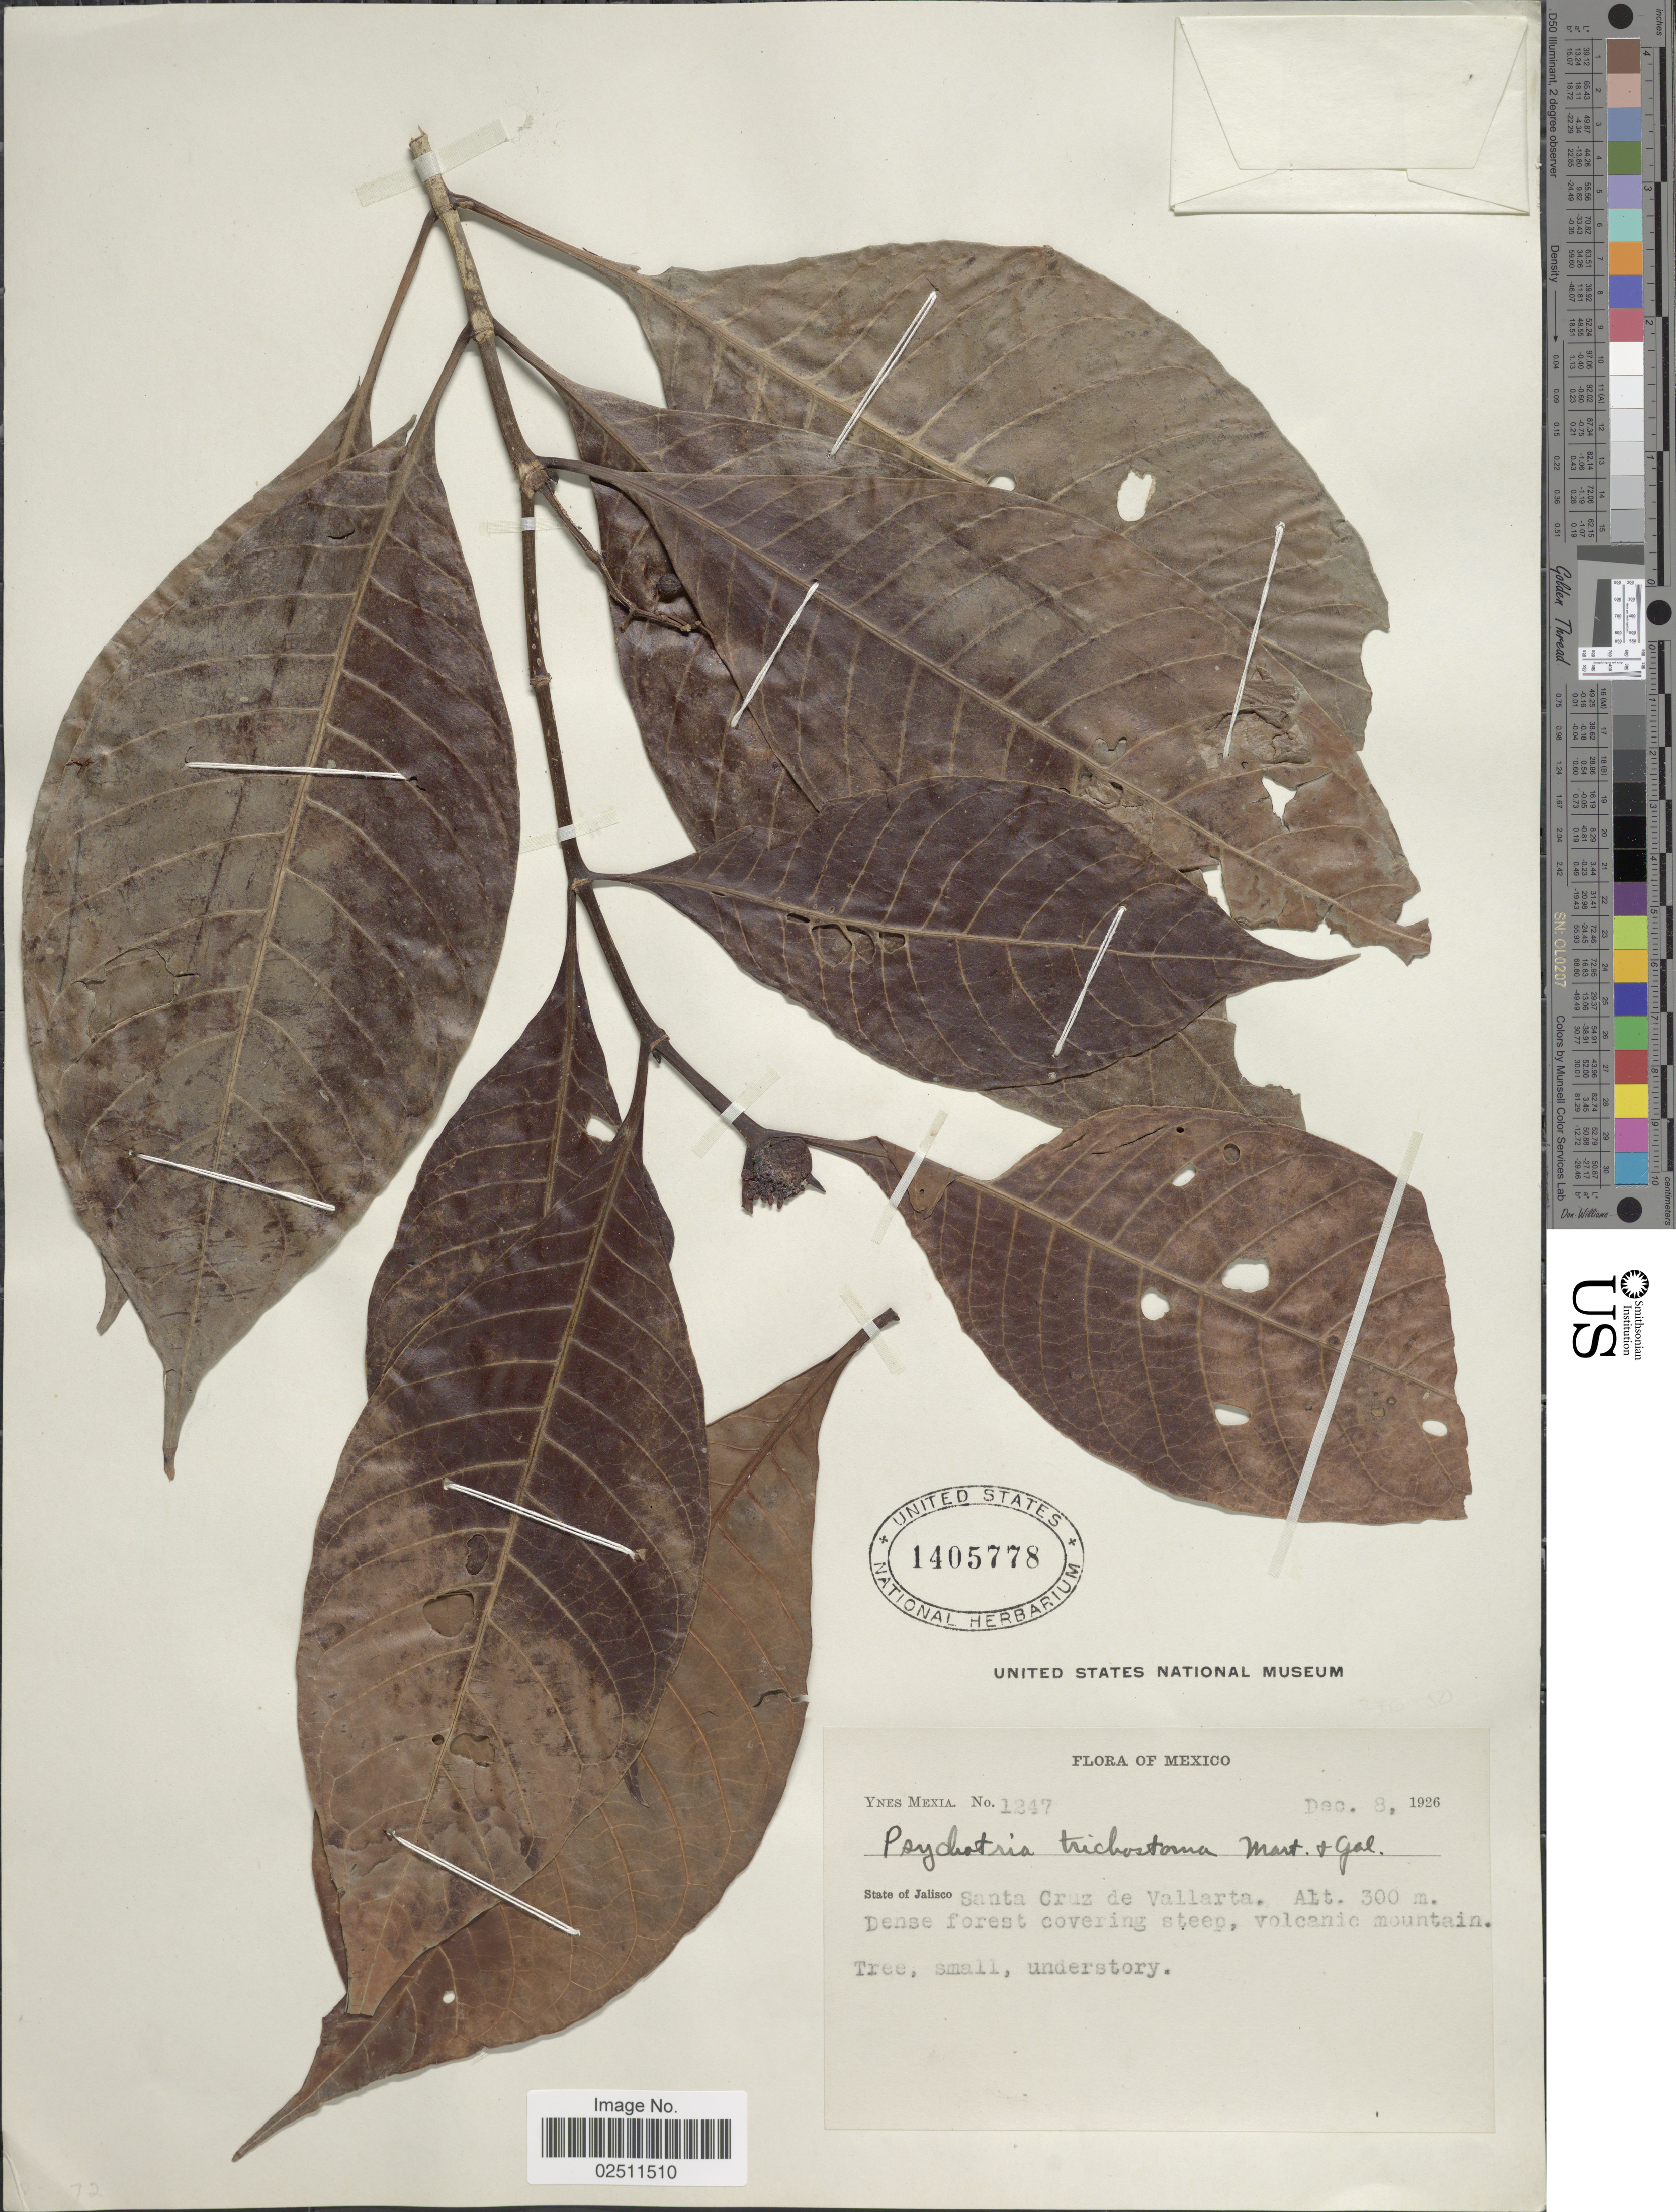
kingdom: Plantae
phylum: Tracheophyta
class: Magnoliopsida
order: Gentianales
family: Rubiaceae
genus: Psychotria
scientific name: Psychotria trichotoma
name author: M. Martens & Galeotti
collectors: Y. Mexia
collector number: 1247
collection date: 1926-12-08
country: Mexico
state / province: Jalisco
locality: Santa Cruz de Vallarta.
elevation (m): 300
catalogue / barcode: US 1405778